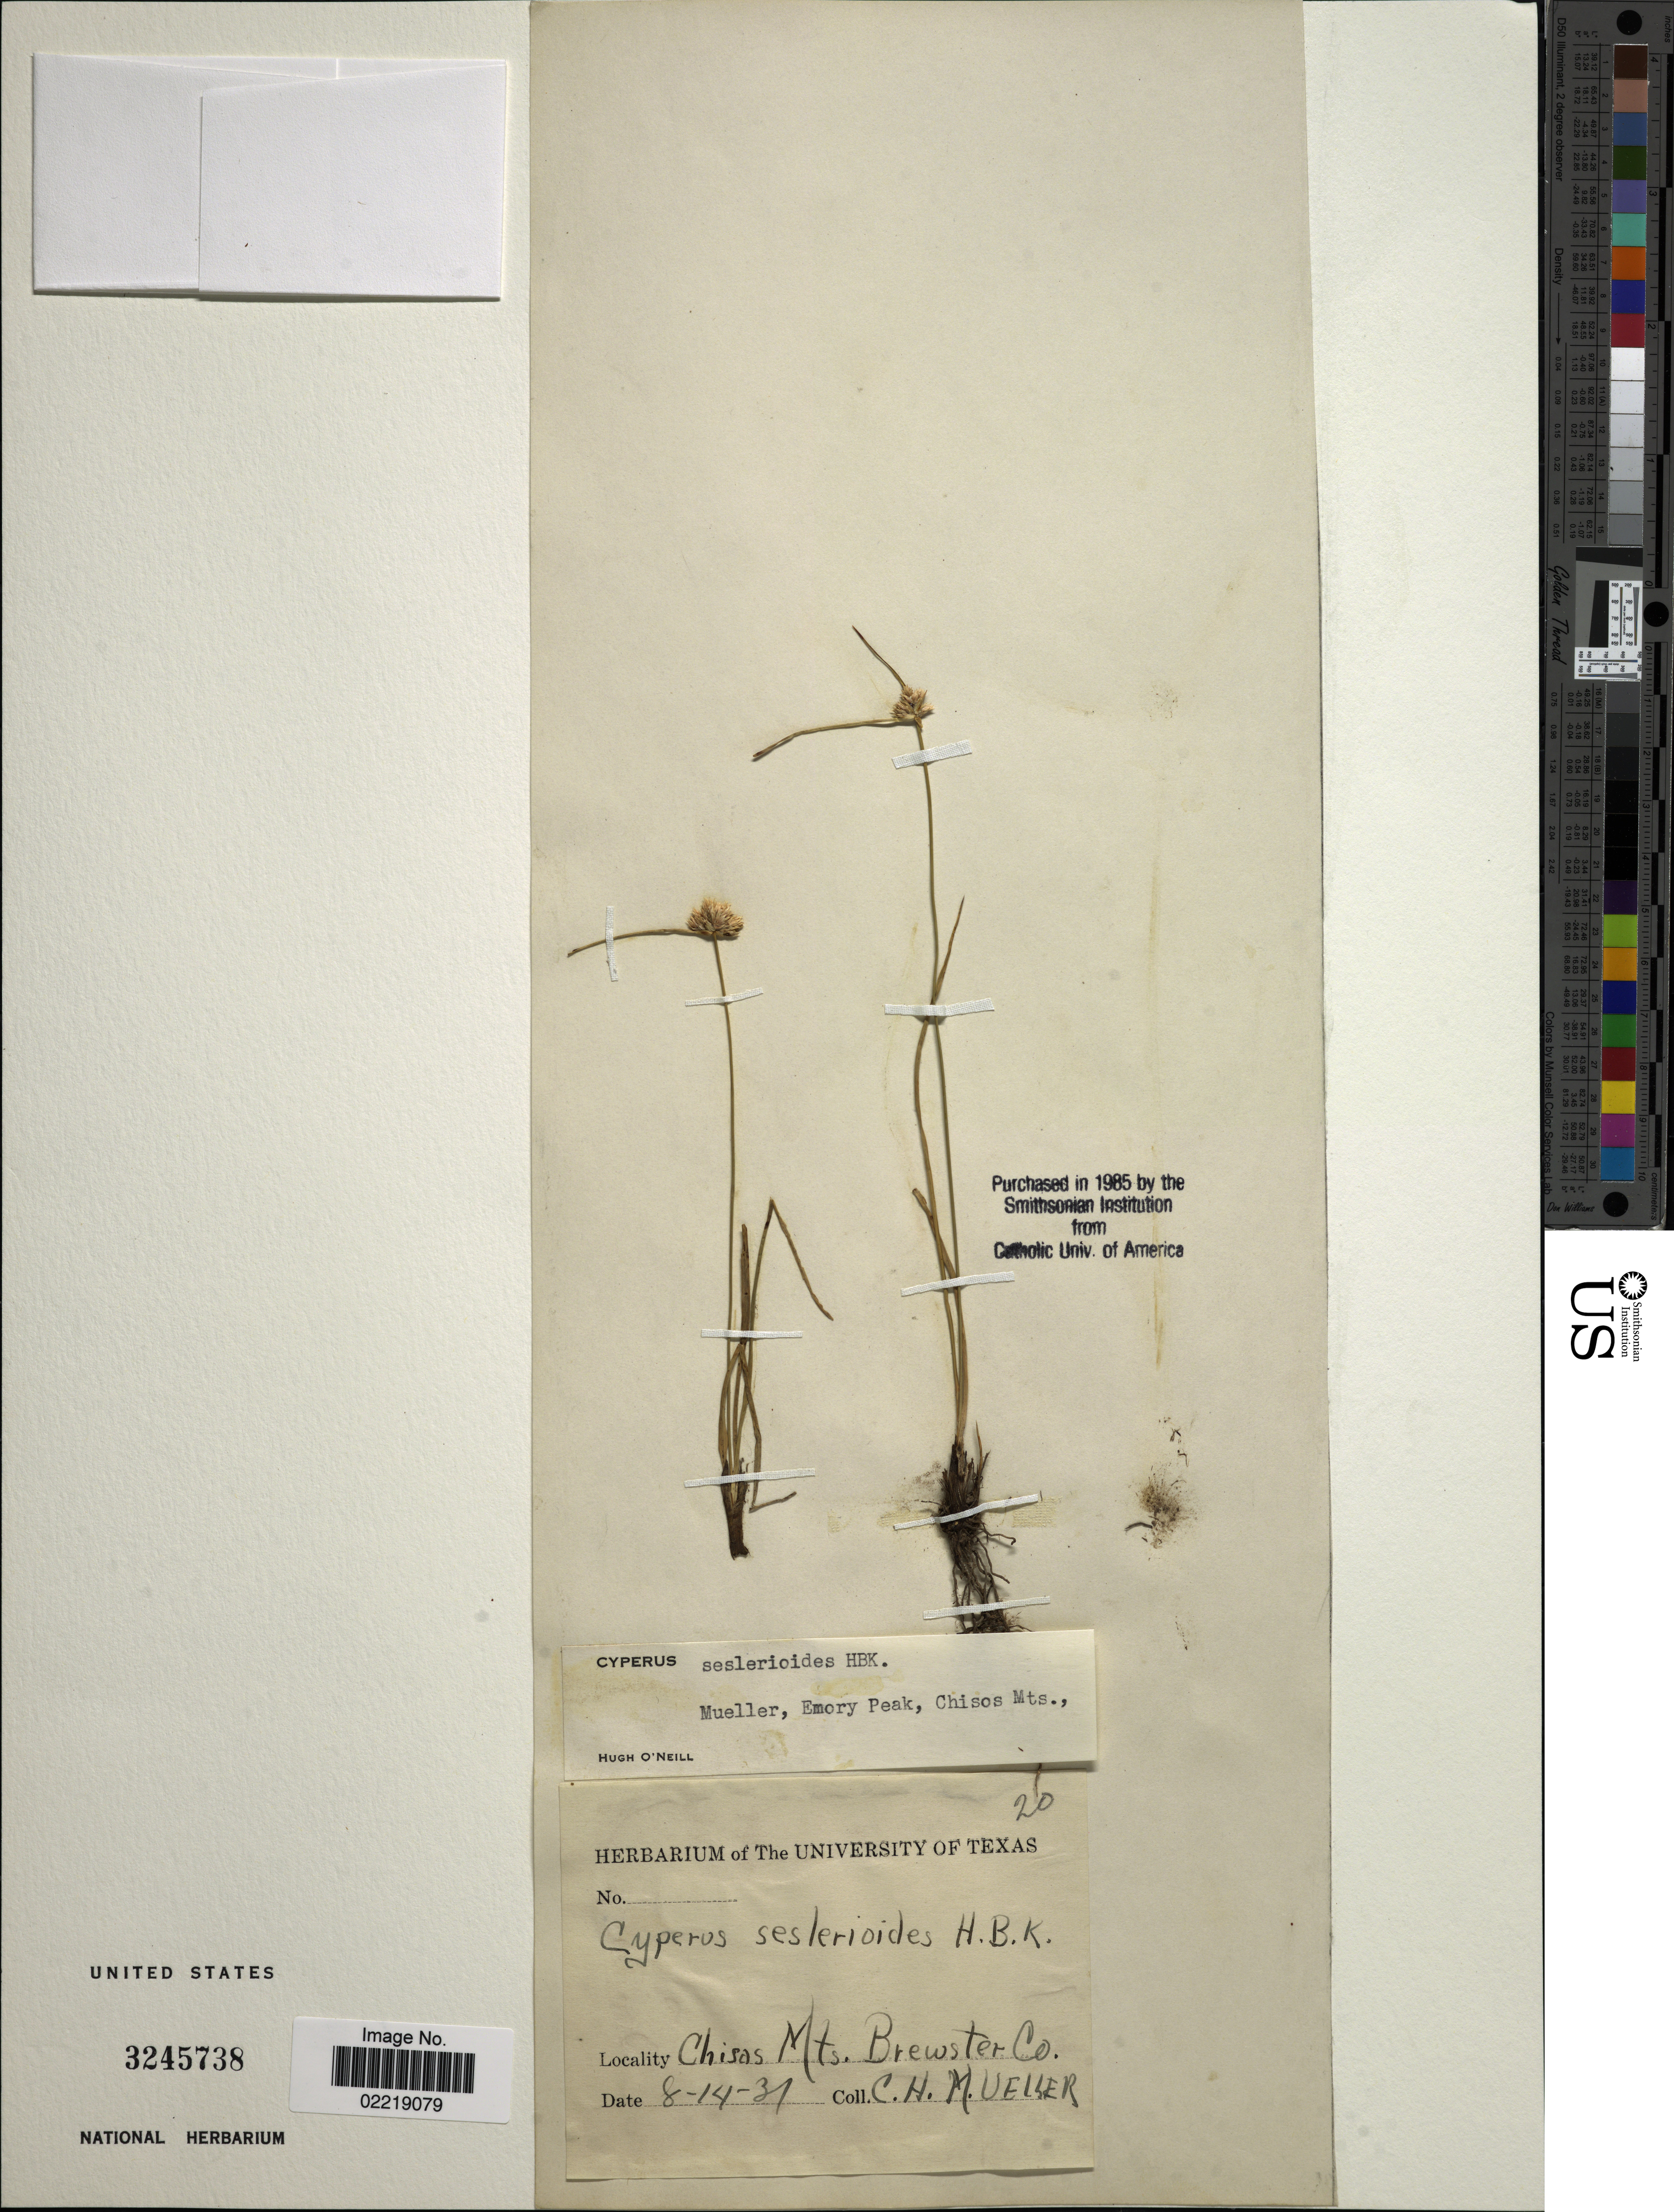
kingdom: Plantae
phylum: Tracheophyta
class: Liliopsida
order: Poales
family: Cyperaceae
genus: Cyperus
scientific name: Cyperus seslerioides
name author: Kunth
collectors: C. H. Mueller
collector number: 20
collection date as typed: Transcribed d/m/y: 14/8/31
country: United States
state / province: Texas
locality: Chisos Mts. Brewster Co.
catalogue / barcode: US 3245738